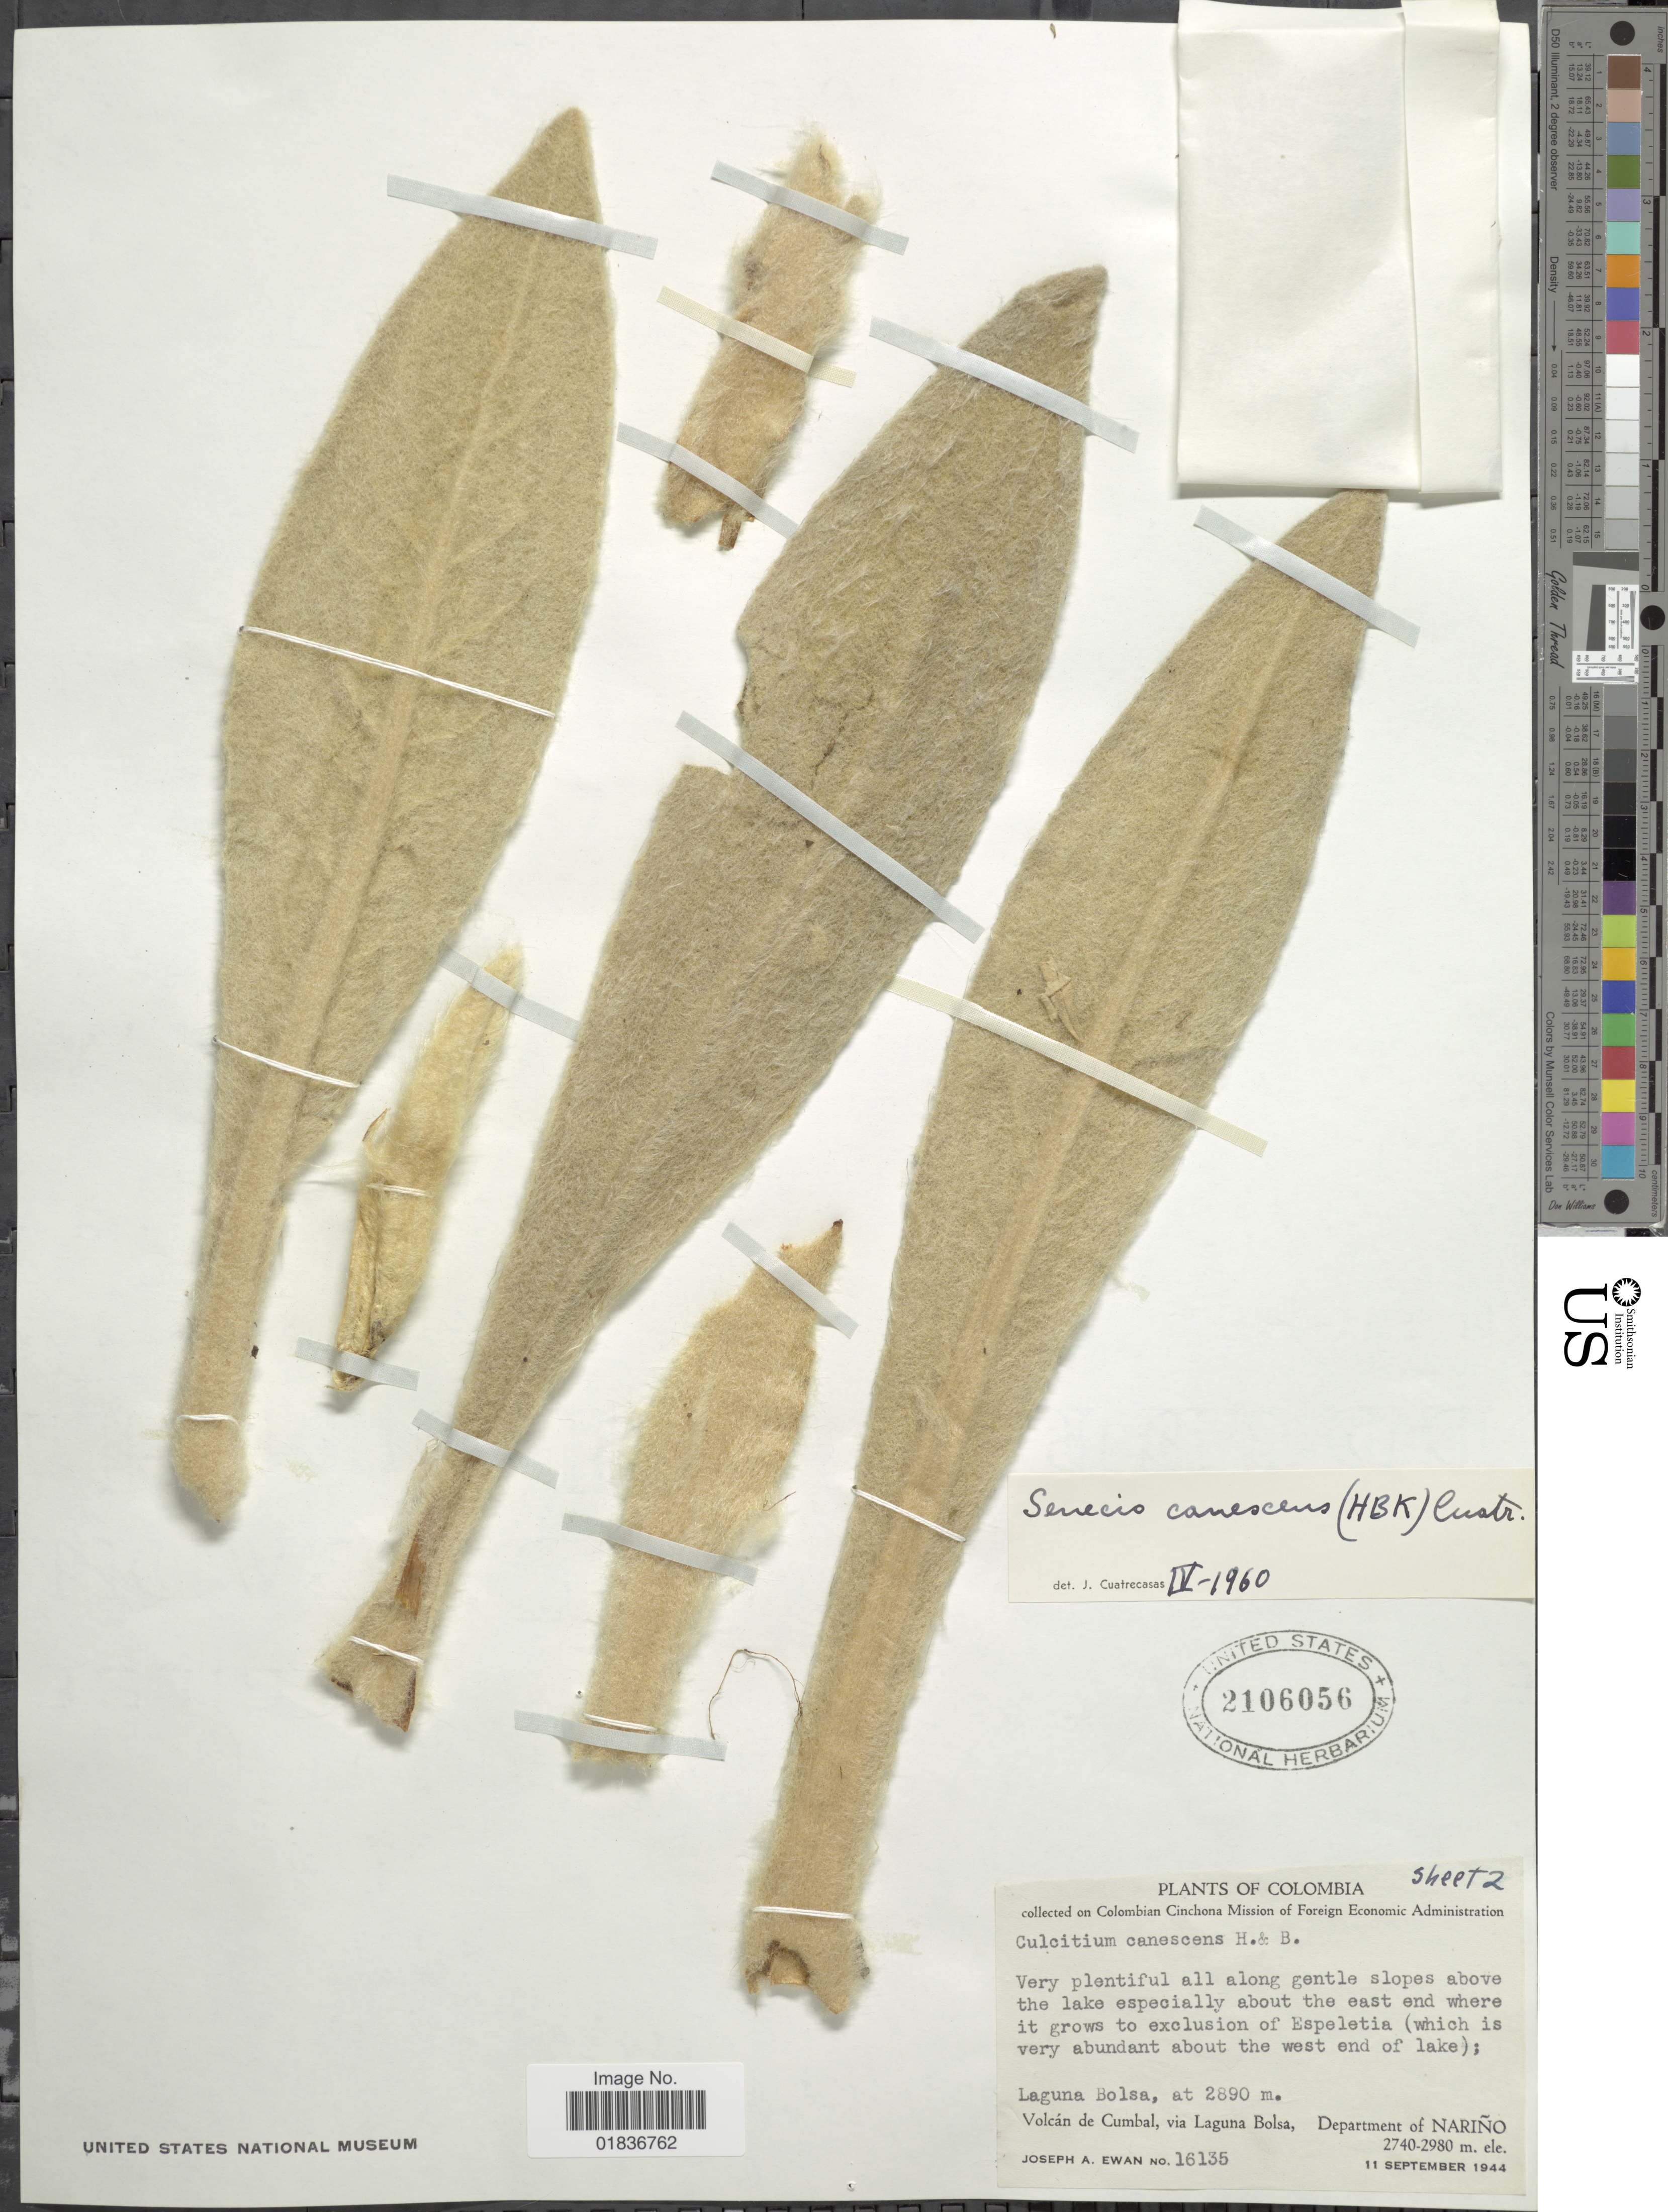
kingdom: Plantae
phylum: Tracheophyta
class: Magnoliopsida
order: Asterales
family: Asteraceae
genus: Senecio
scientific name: Senecio canescens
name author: (Bonpl.) Cuatrec.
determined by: Salomon, Luciana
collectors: J. A. Ewan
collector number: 16135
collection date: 1944-09-11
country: Colombia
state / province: Nariño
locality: Volcan de Cumbal, via Laguna Bolsa, Department of Nariño. Laguna Bolsa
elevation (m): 2740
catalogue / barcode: US 2106056